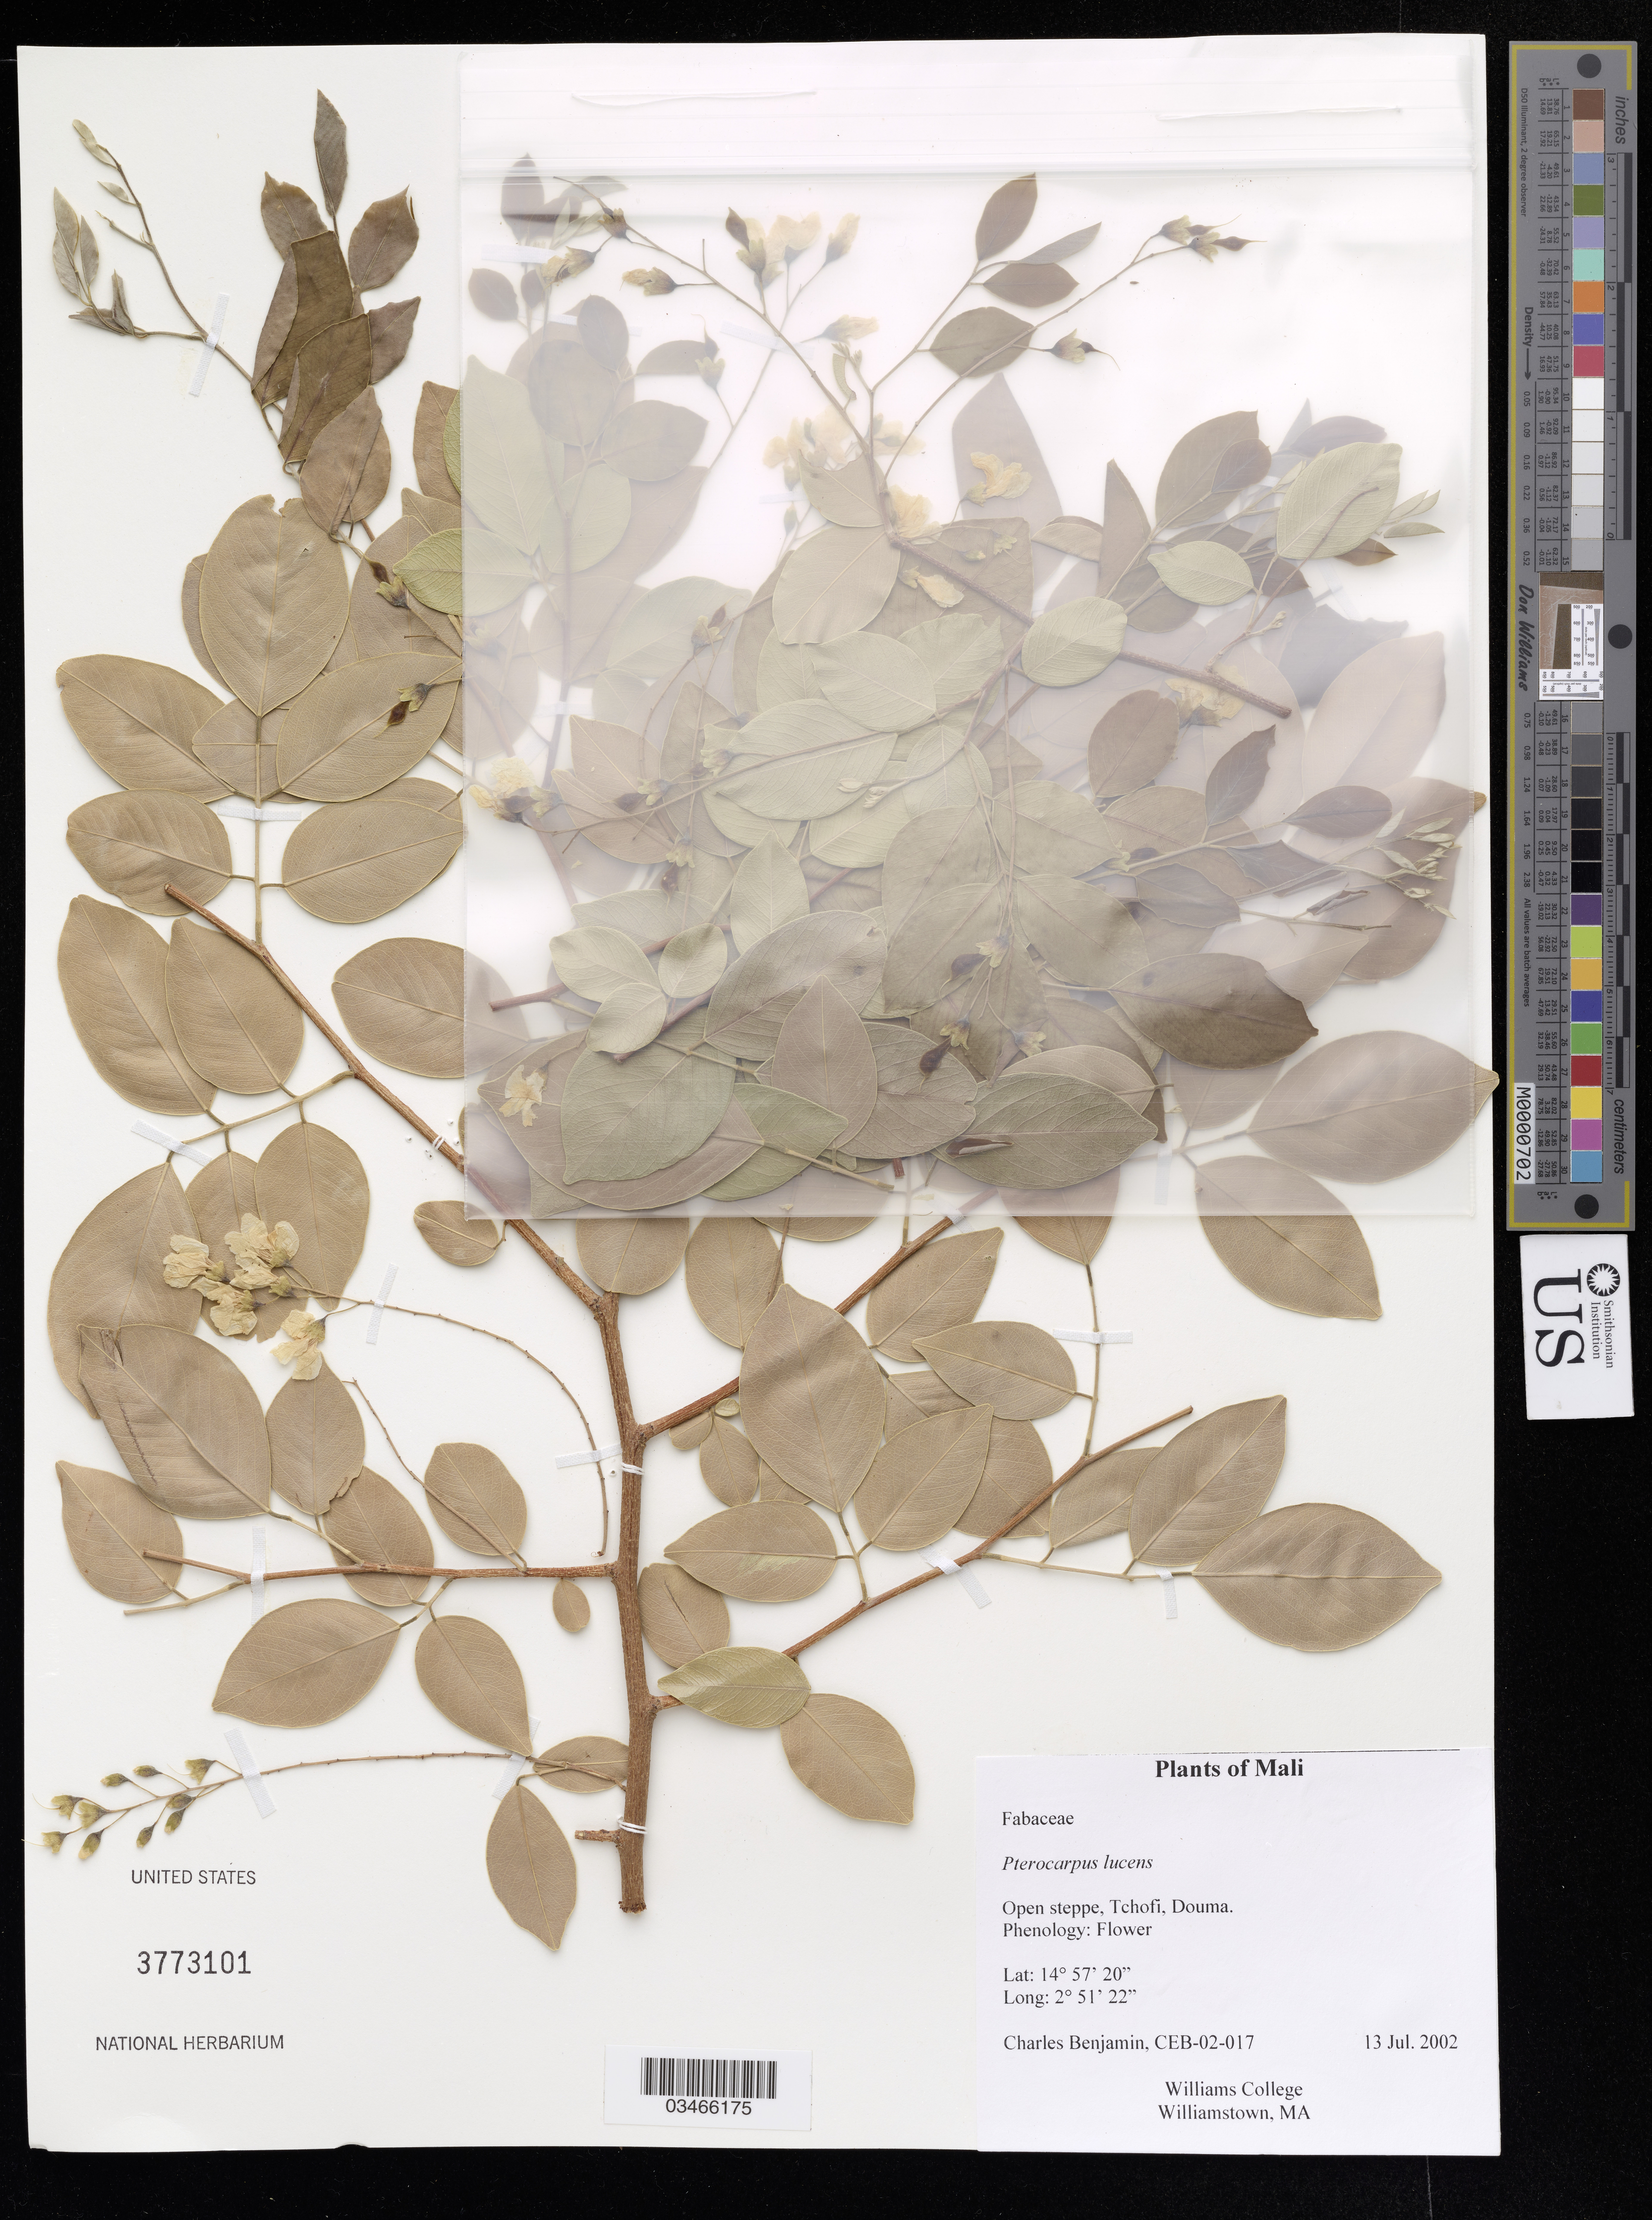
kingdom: Plantae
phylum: Tracheophyta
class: Magnoliopsida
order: Fabales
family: Fabaceae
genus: Pterocarpus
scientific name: Pterocarpus lucens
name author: Lepr. ex Guill. & Perr.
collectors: C. Benjamin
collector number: CEB-02-017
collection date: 2002-07-13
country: Mali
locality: Open steppe, Tchofi, Douma.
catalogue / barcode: US 3773101